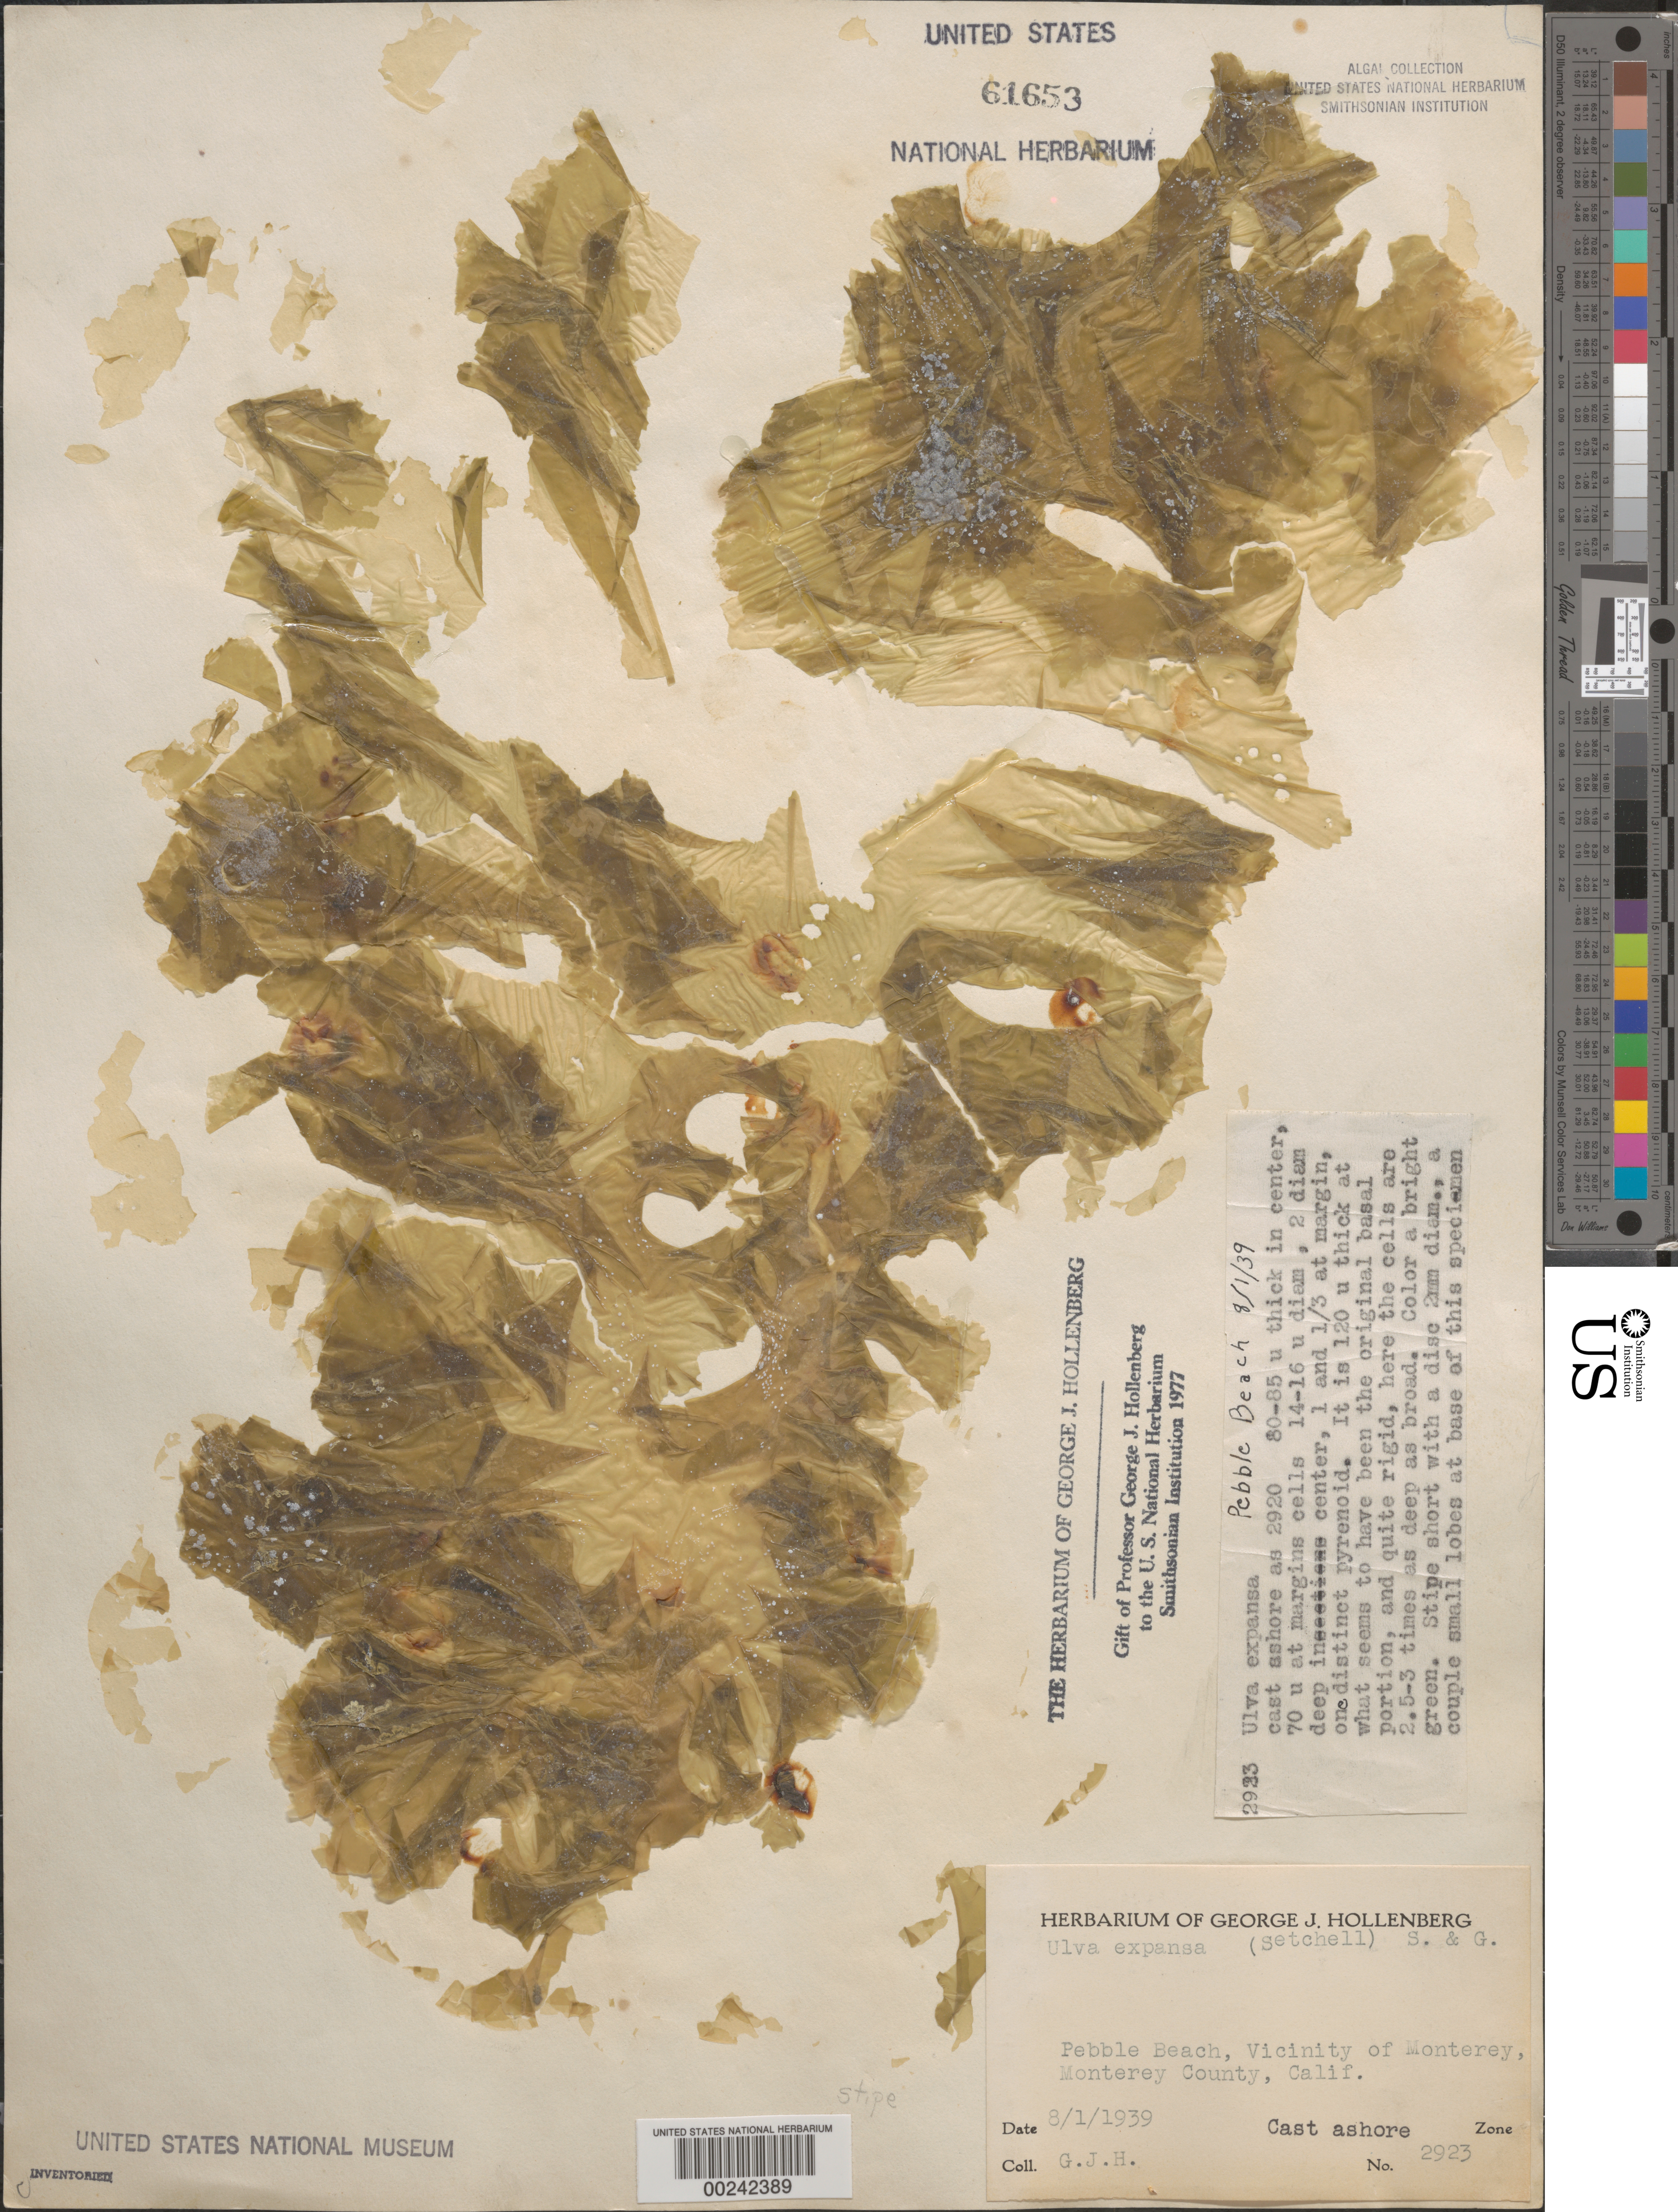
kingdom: Plantae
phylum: Chlorophyta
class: Ulvophyceae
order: Ulvales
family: Ulvaceae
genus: Ulva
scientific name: Ulva expansa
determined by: Hollenberg, George J.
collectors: G. Hollenberg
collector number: GJH 2923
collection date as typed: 01 Aug 1939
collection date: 1939-08-01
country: United States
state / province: California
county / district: Monterey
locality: Pebble Beach, Monterey area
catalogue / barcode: US 61653